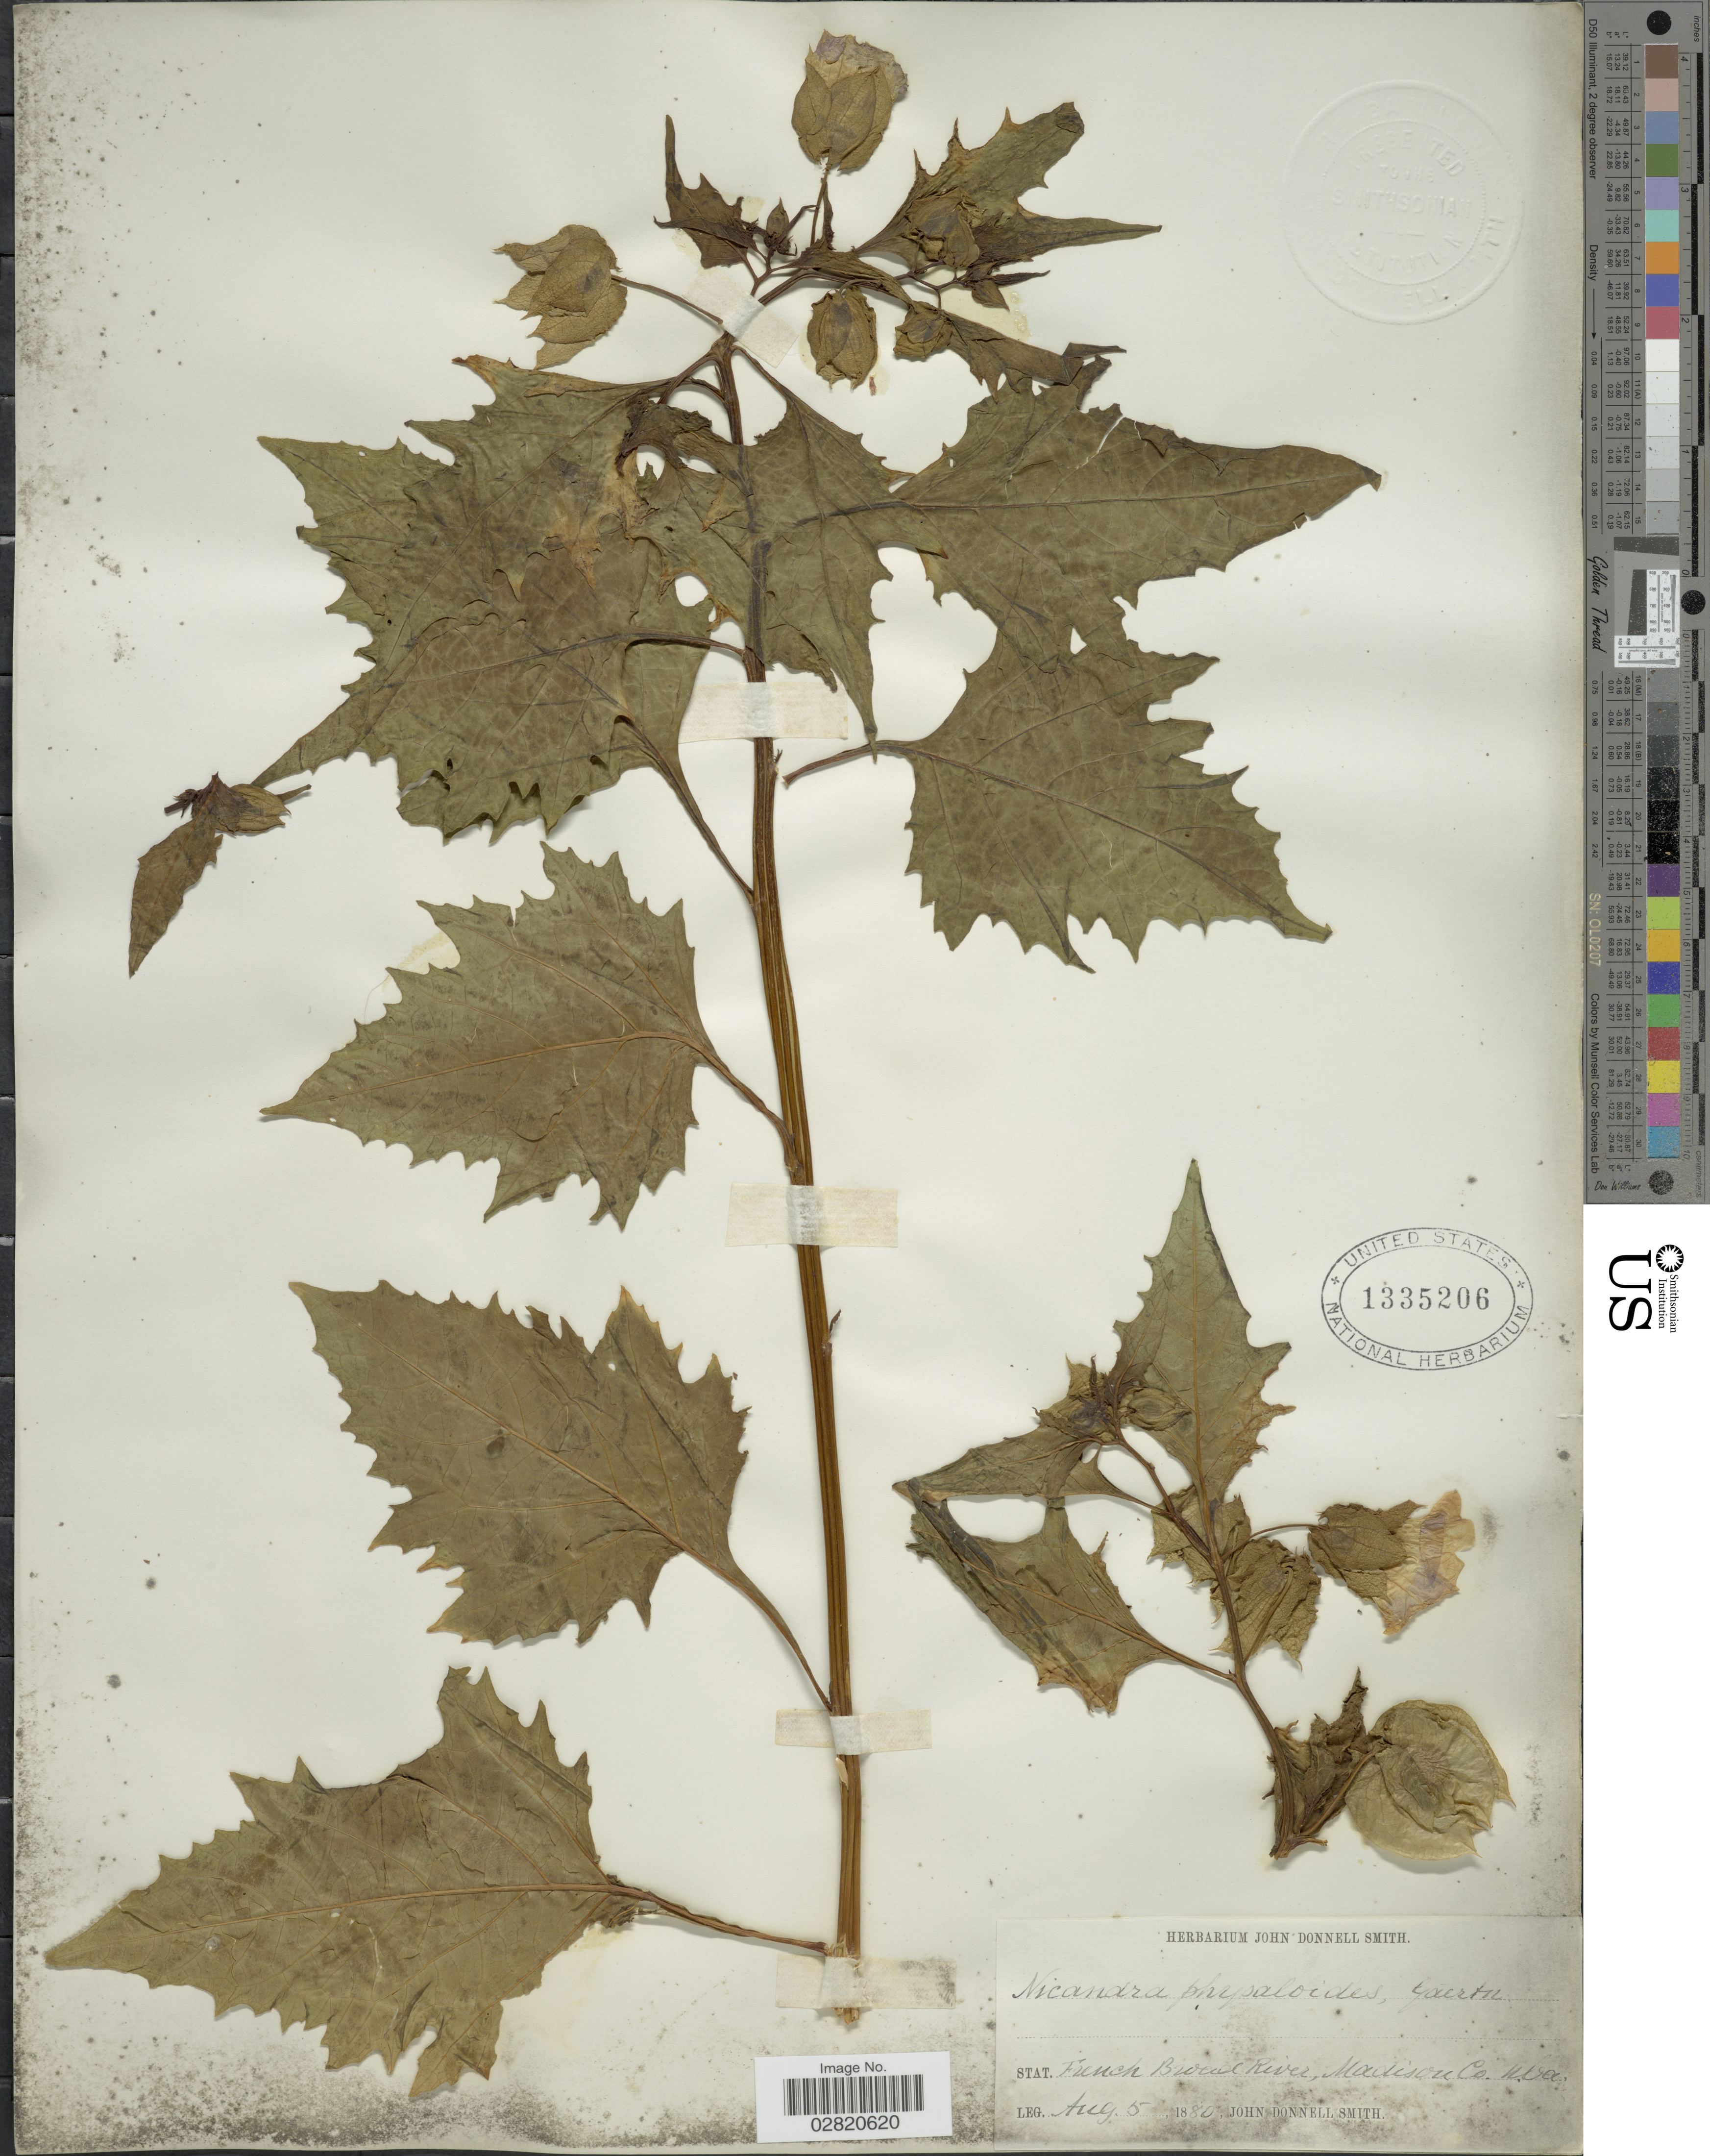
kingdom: Plantae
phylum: Tracheophyta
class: Magnoliopsida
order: Solanales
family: Solanaceae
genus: Nicandra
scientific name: Nicandra physalodes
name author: (L.) Gaertn.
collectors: J. Donnell Smith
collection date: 1880-08-05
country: United States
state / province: North Carolina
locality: French Broad River, Madison Co.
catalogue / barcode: US 1335206